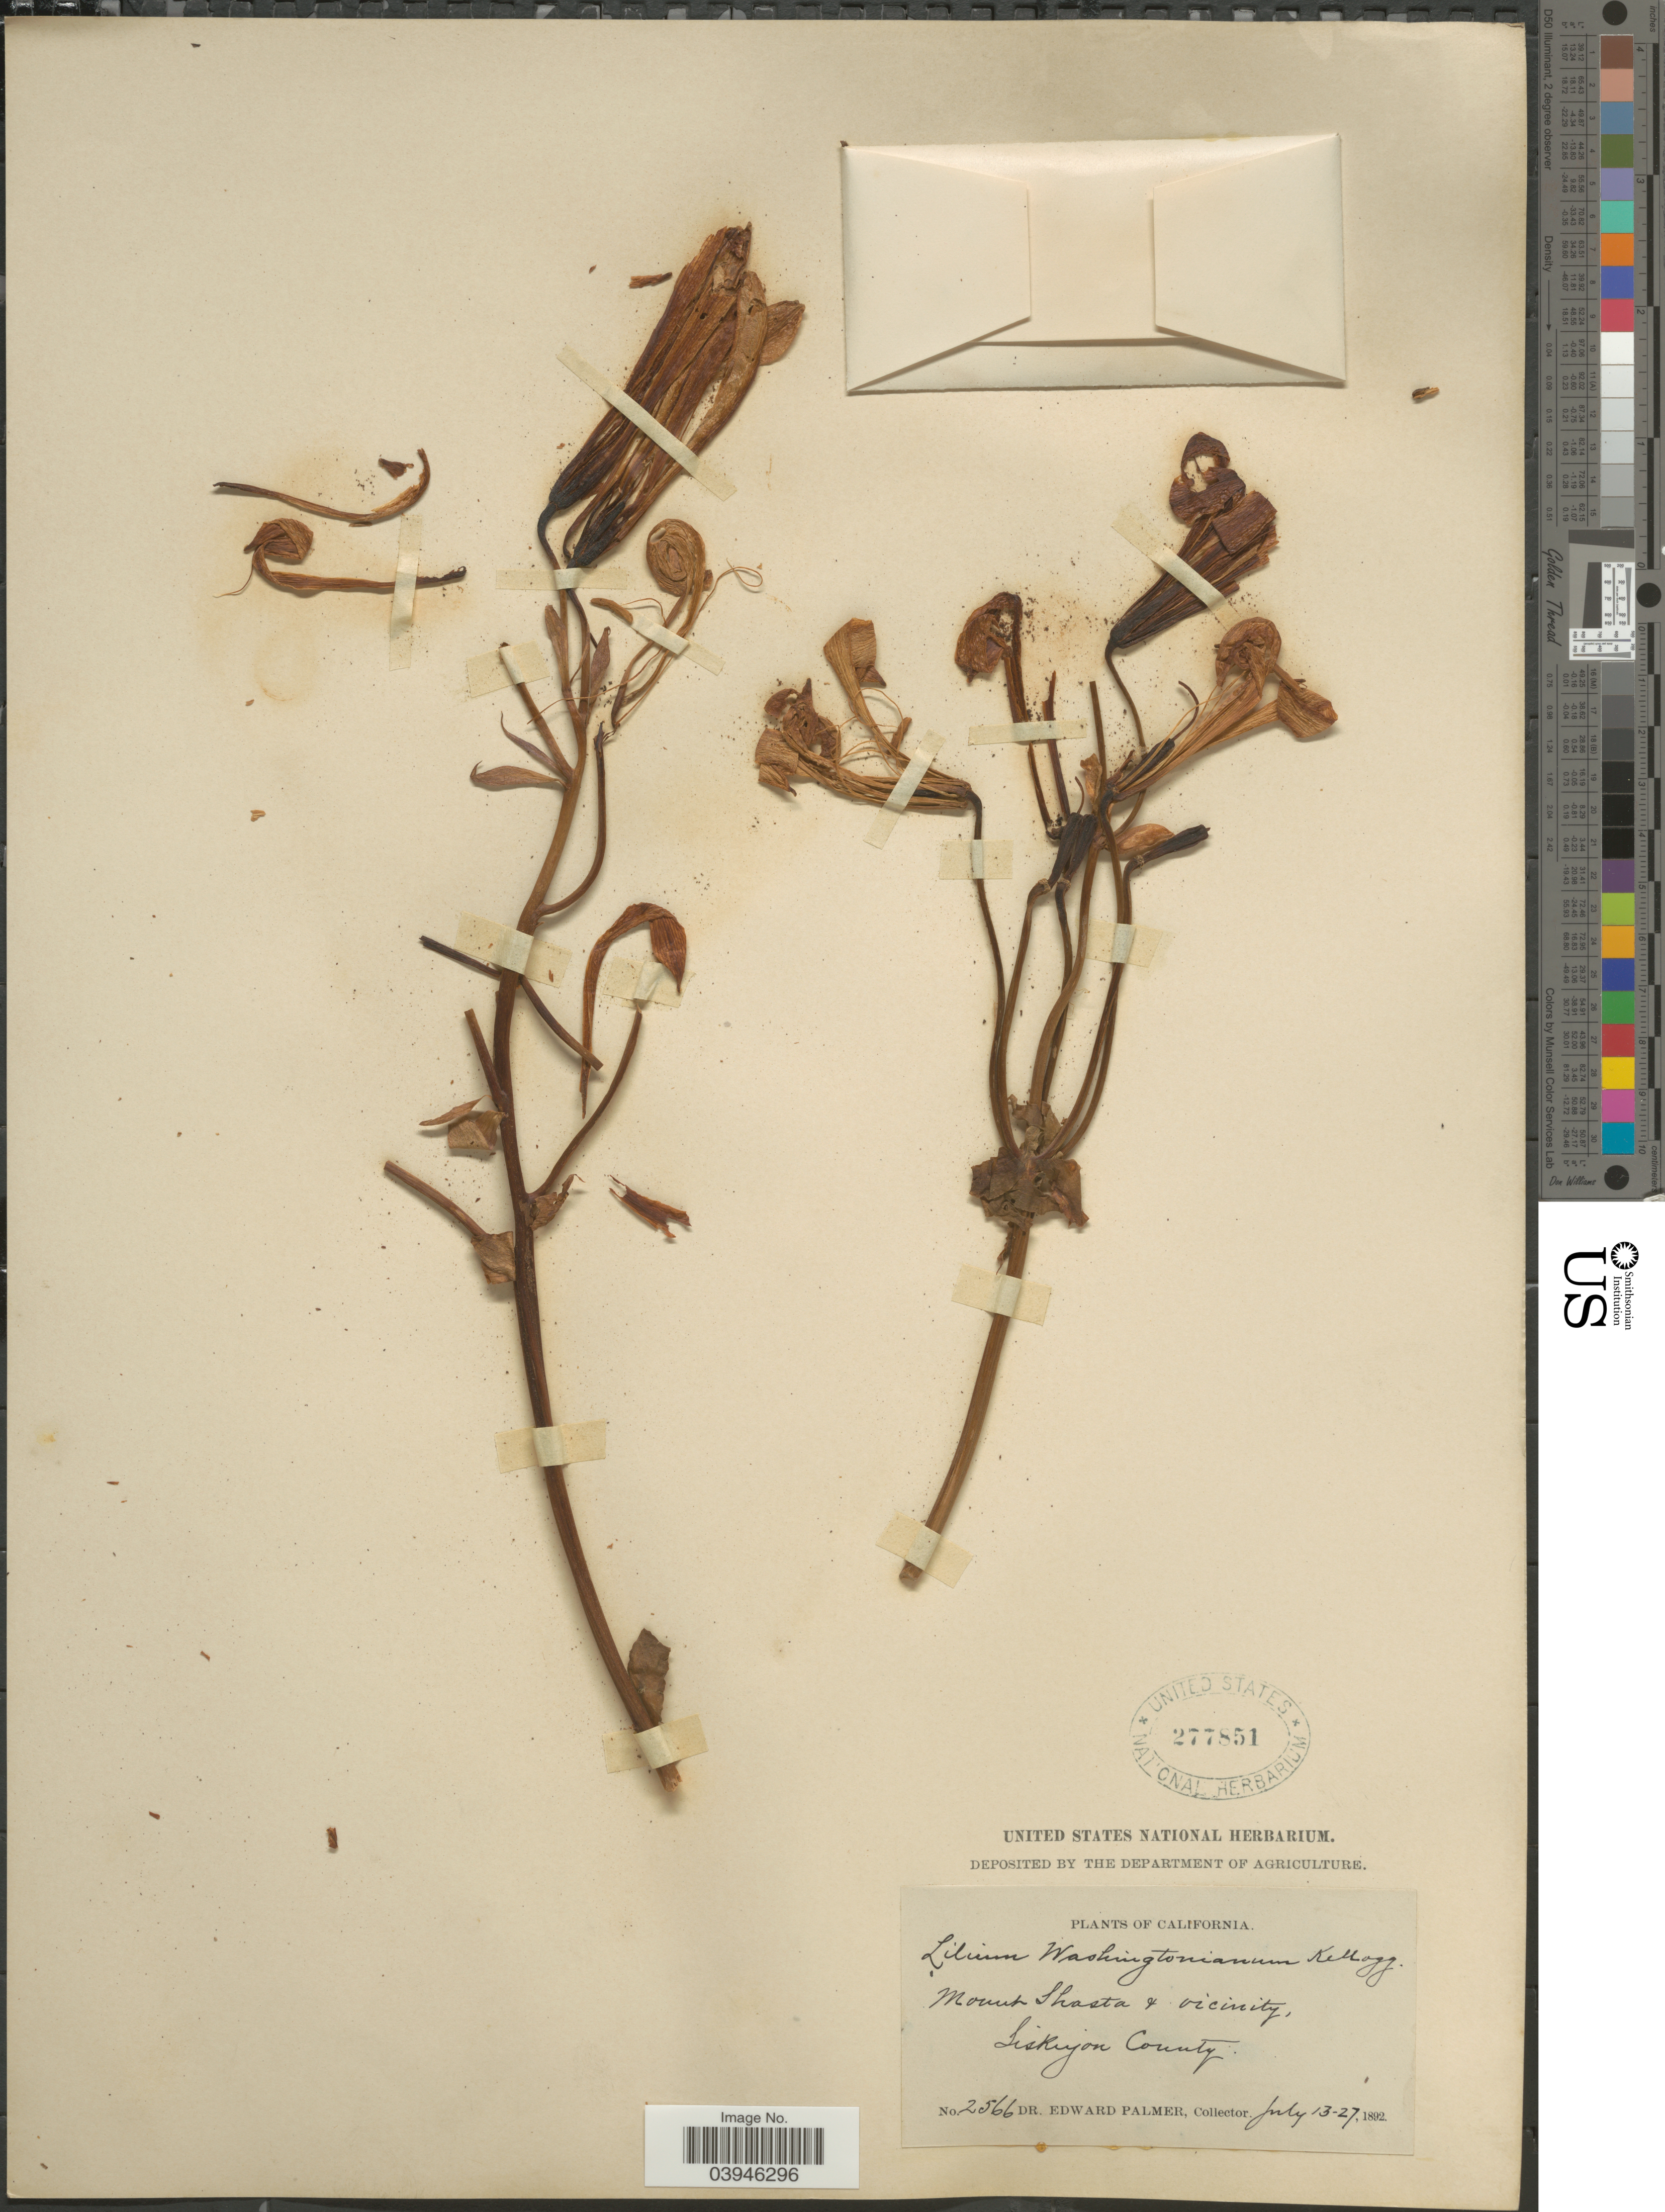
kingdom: Plantae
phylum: Tracheophyta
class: Liliopsida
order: Liliales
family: Liliaceae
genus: Lilium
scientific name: Lilium washingtonianum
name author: Kellogg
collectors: E. Palmer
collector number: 2566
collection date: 1892-07-13/1892-07-27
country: United States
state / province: California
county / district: Siskiyou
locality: Mount Shasta + vicinity, Siskiyou County.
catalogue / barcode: US 277851